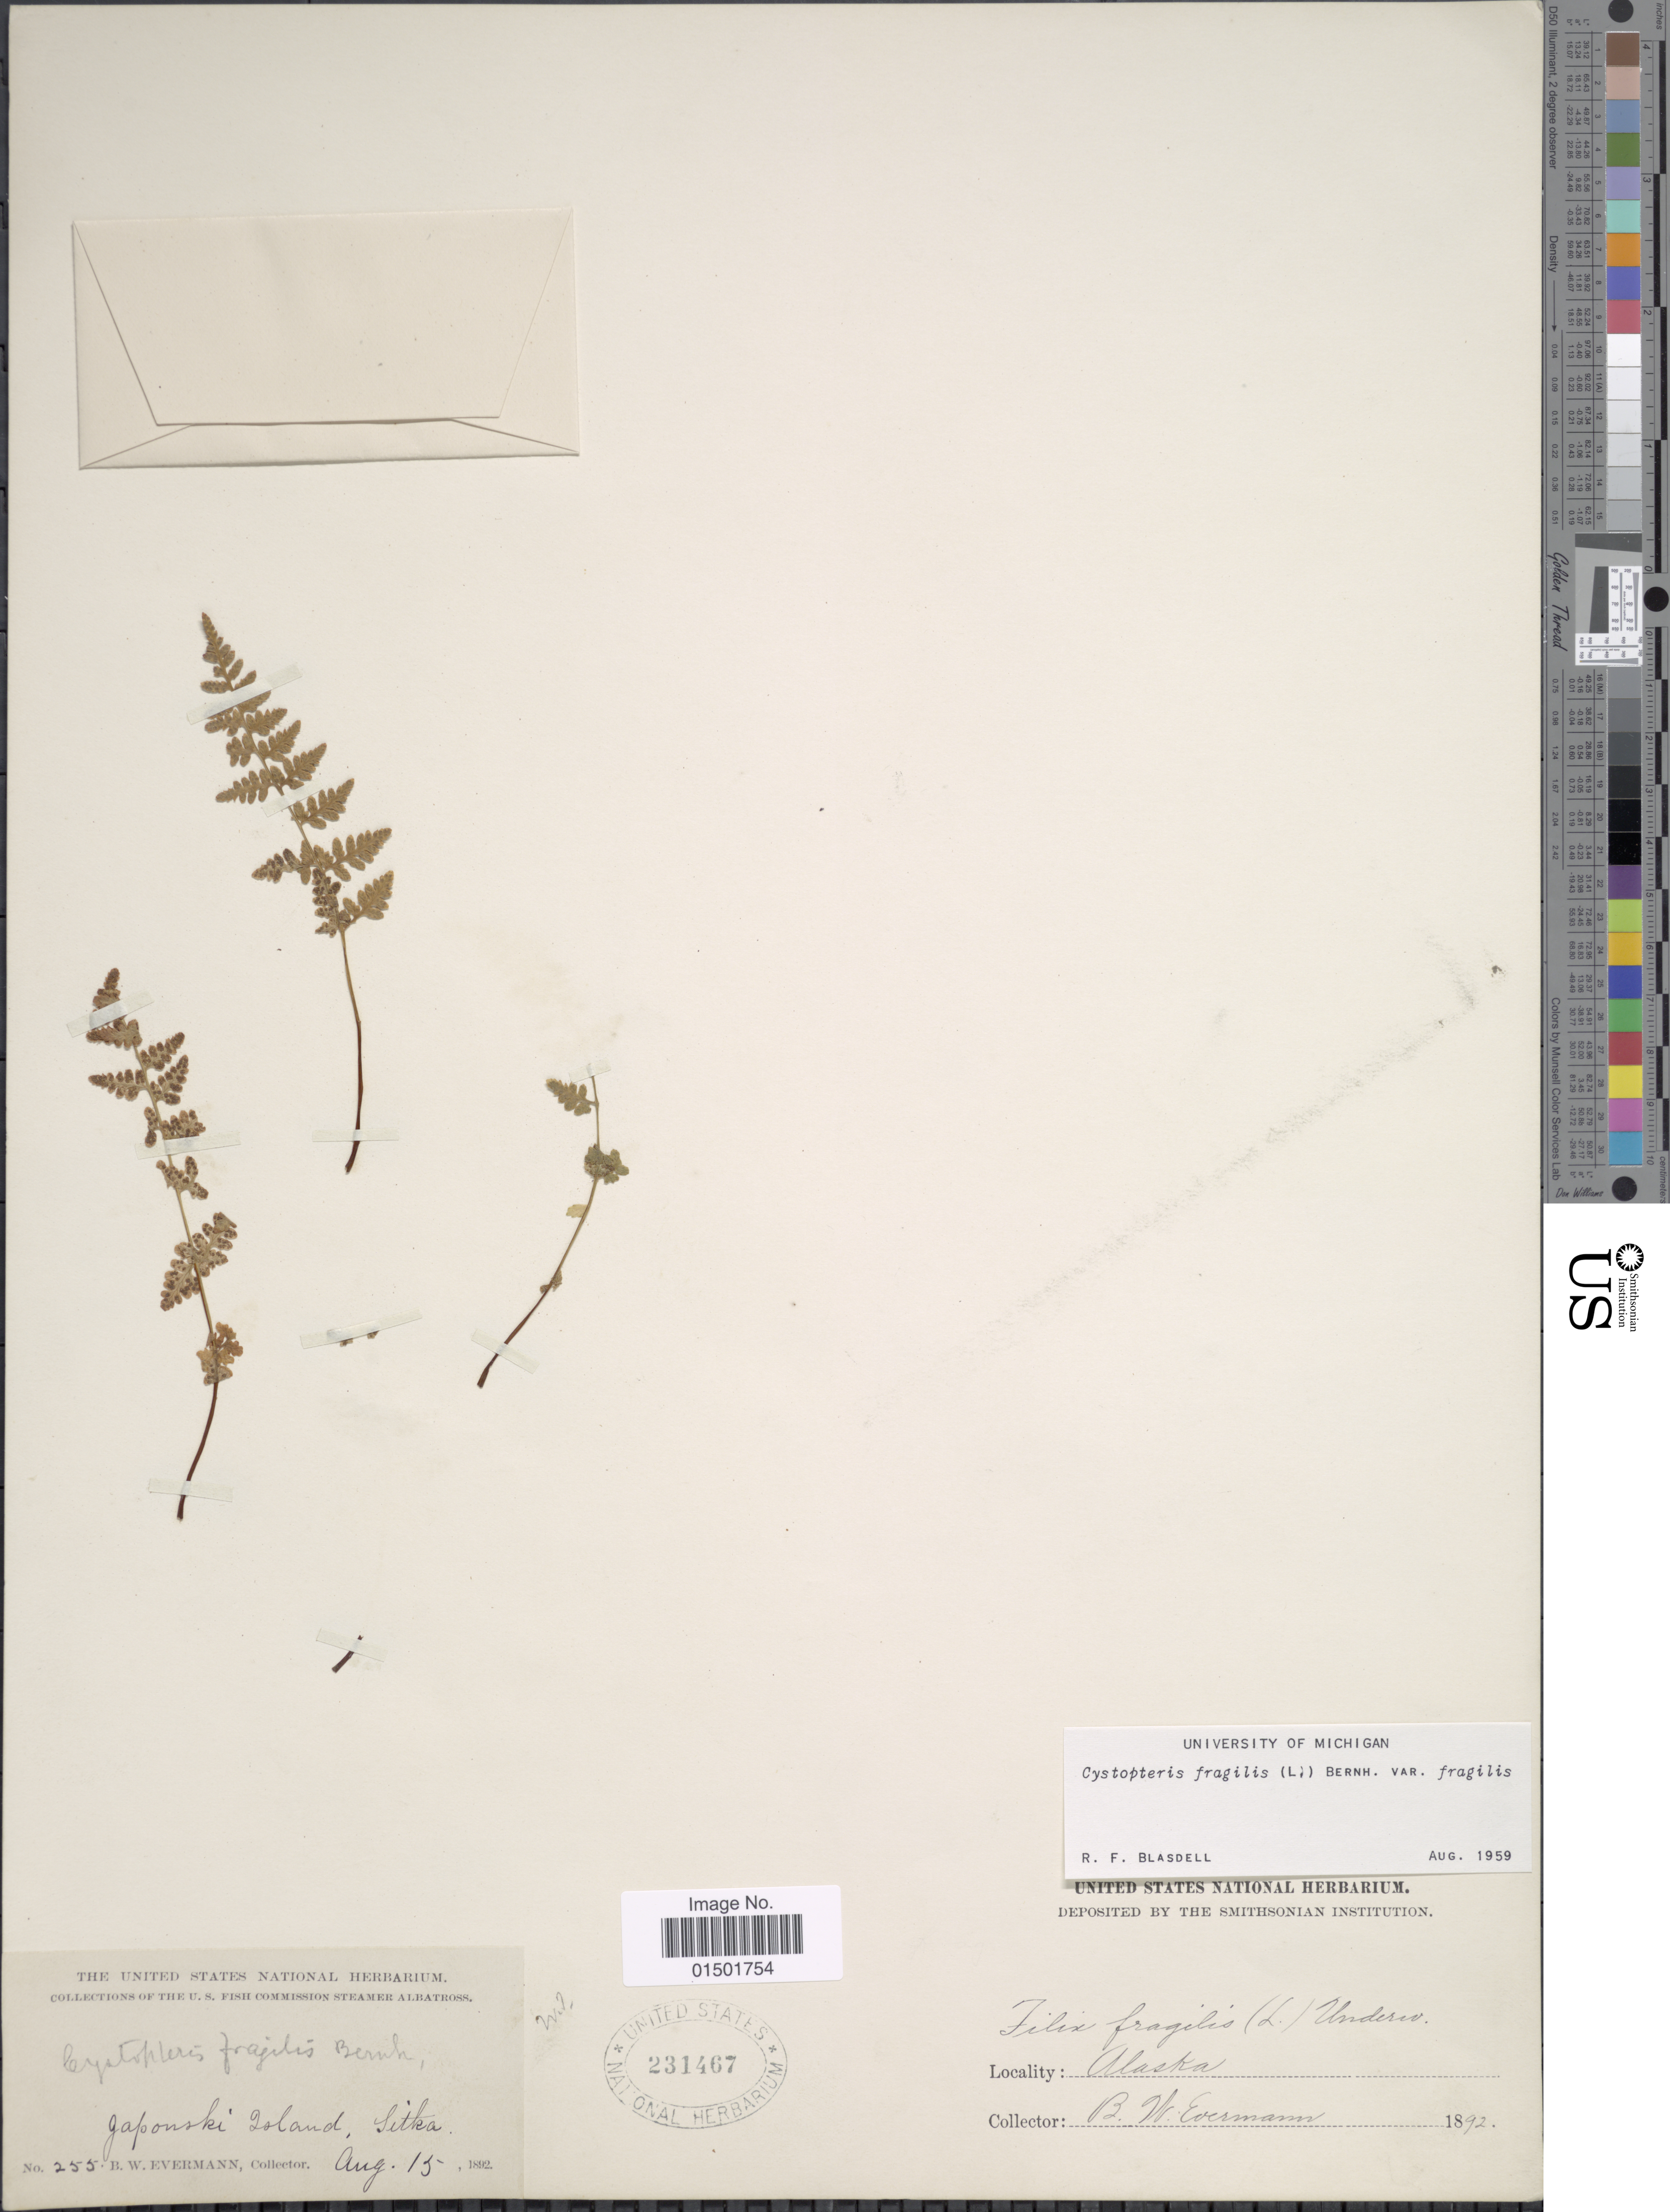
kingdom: Plantae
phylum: Tracheophyta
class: Polypodiopsida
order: Polypodiales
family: Cystopteridaceae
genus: Cystopteris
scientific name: Cystopteris fragilis var. fragilis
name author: (L.) Bernh.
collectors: B. W. Evermann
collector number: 255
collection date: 1892-08-15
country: United States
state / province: Alaska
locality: Japonski Island, Sitka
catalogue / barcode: US 231467